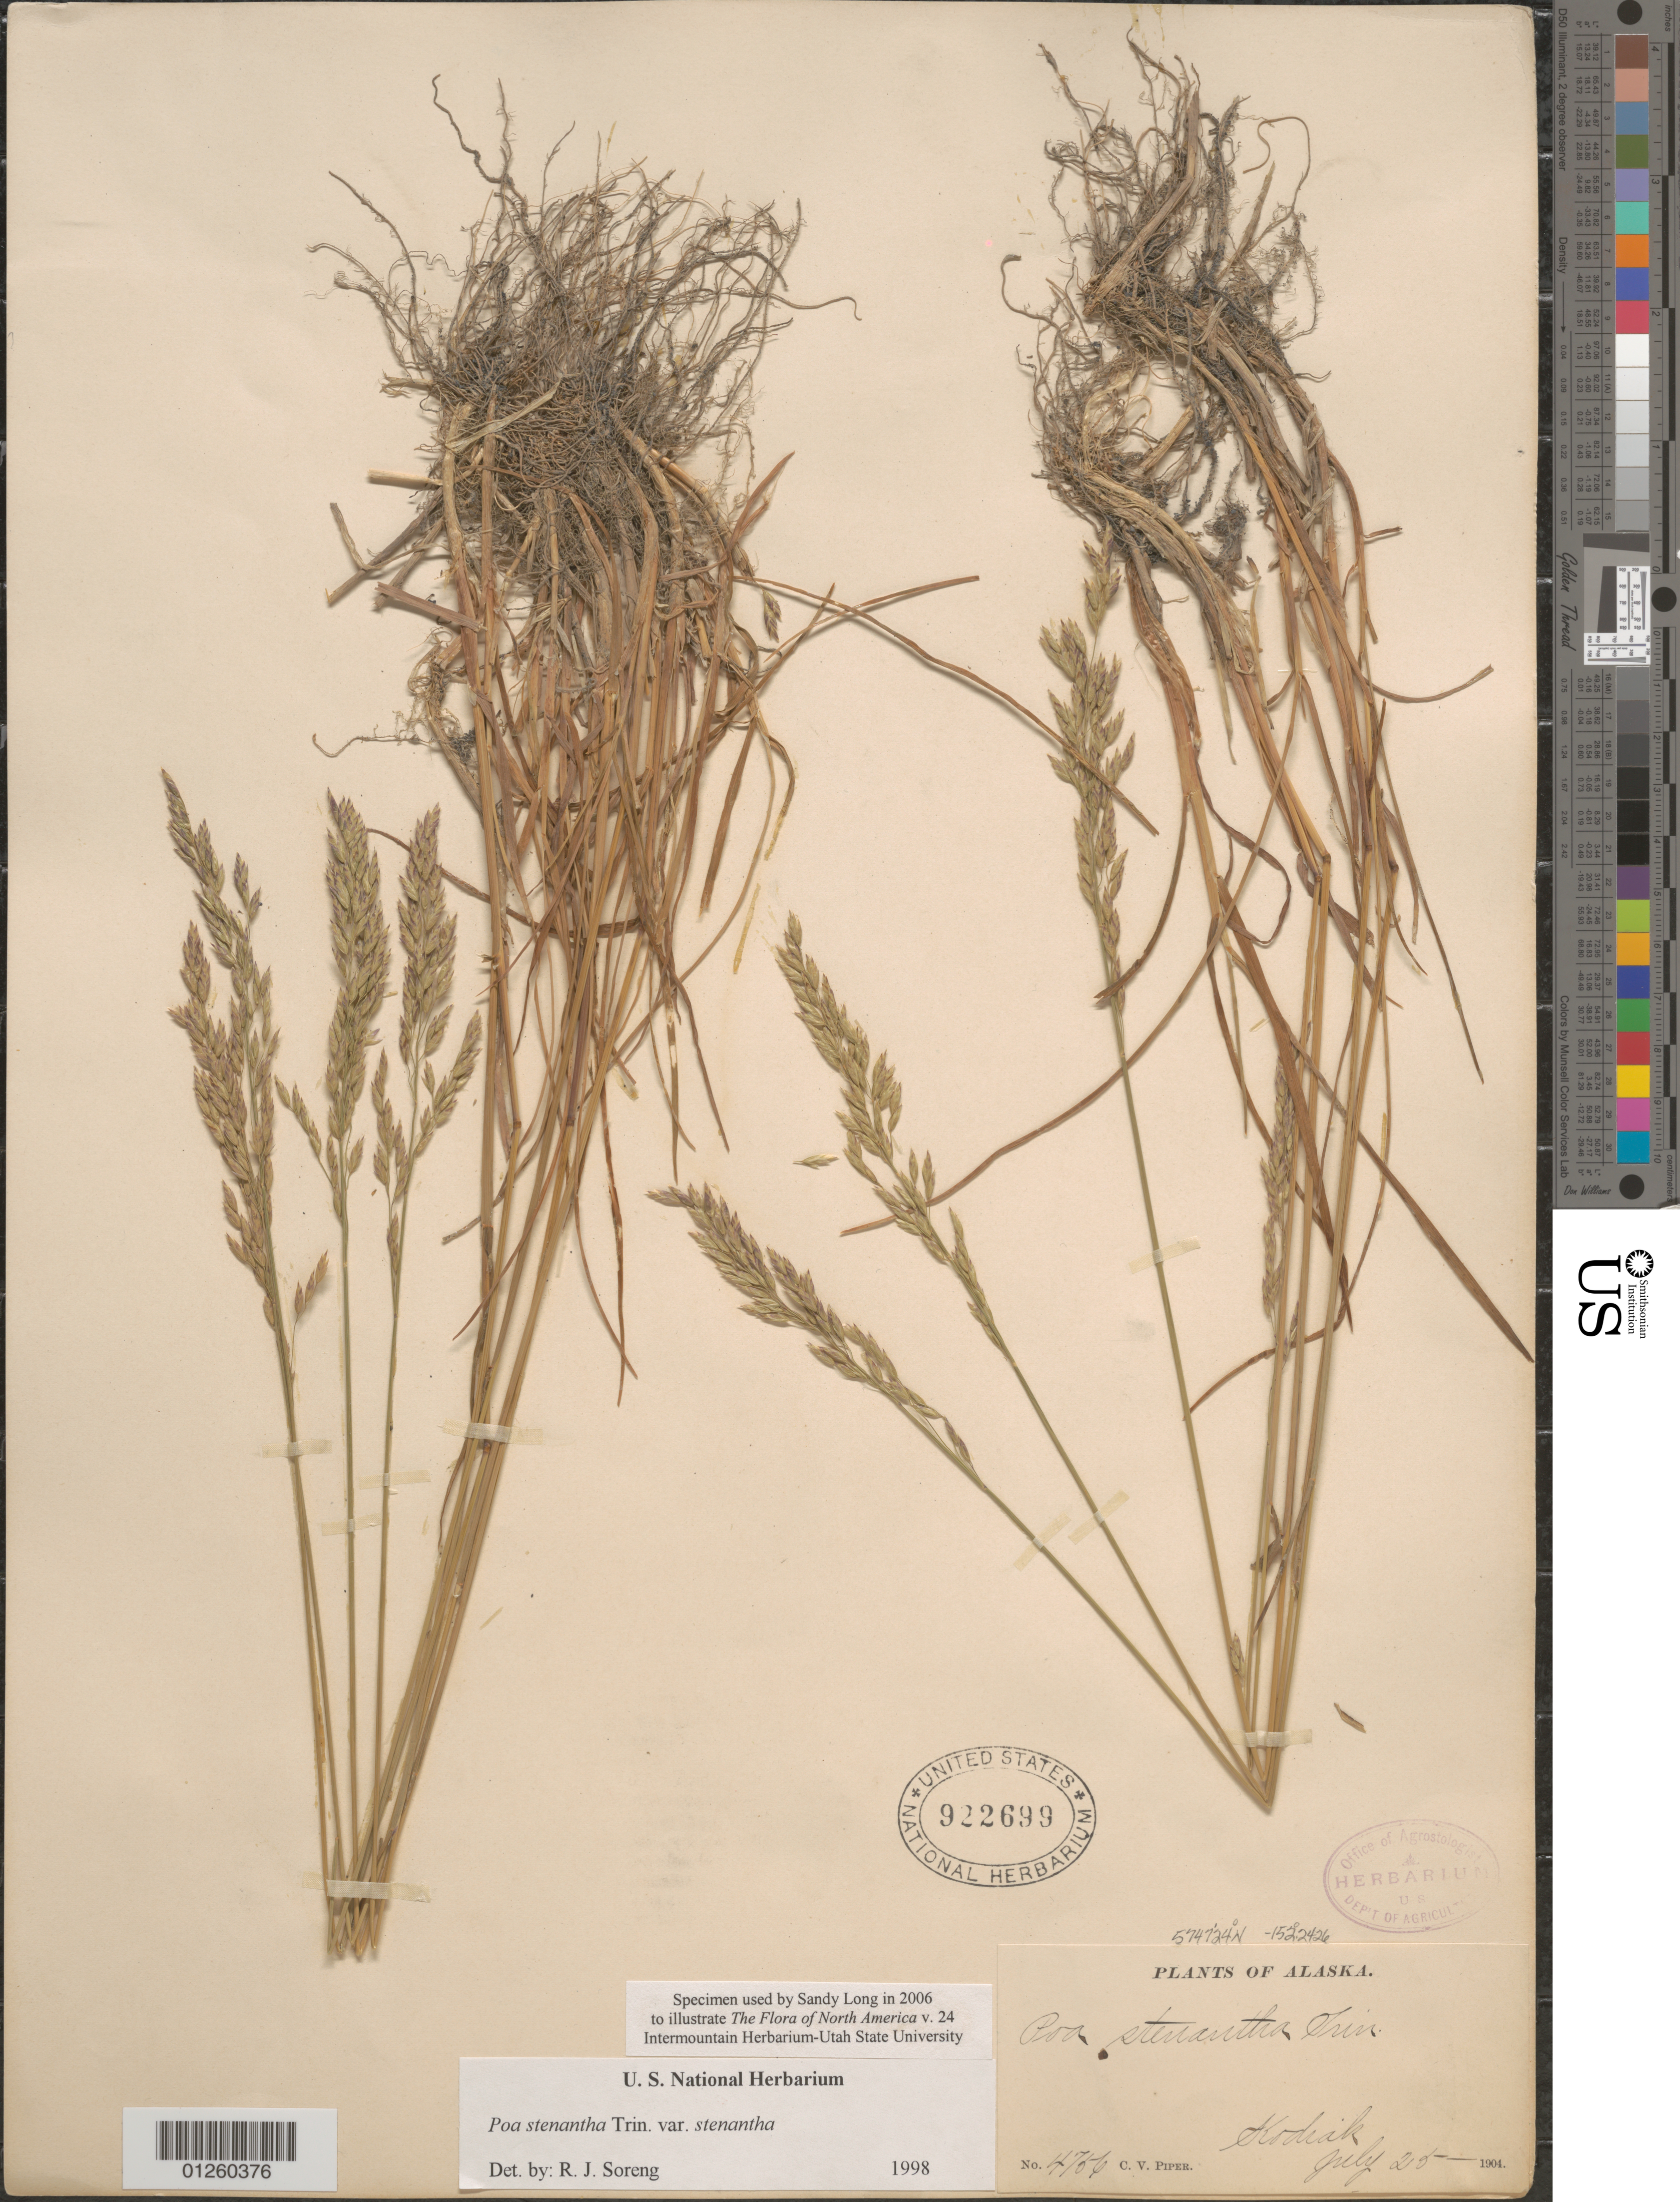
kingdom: Plantae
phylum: Tracheophyta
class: Liliopsida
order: Poales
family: Poaceae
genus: Poa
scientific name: Poa stenantha var. stenantha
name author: Trin.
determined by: Soreng, Robert J., Research Associate (BOT), Smithsonian Institution - National Museum of Natural History (UNITED STATES)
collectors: C. V. Piper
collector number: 4756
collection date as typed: July 25 - 1904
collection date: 1904-07-25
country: United States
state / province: Alaska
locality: Kodiak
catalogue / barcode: US 922699